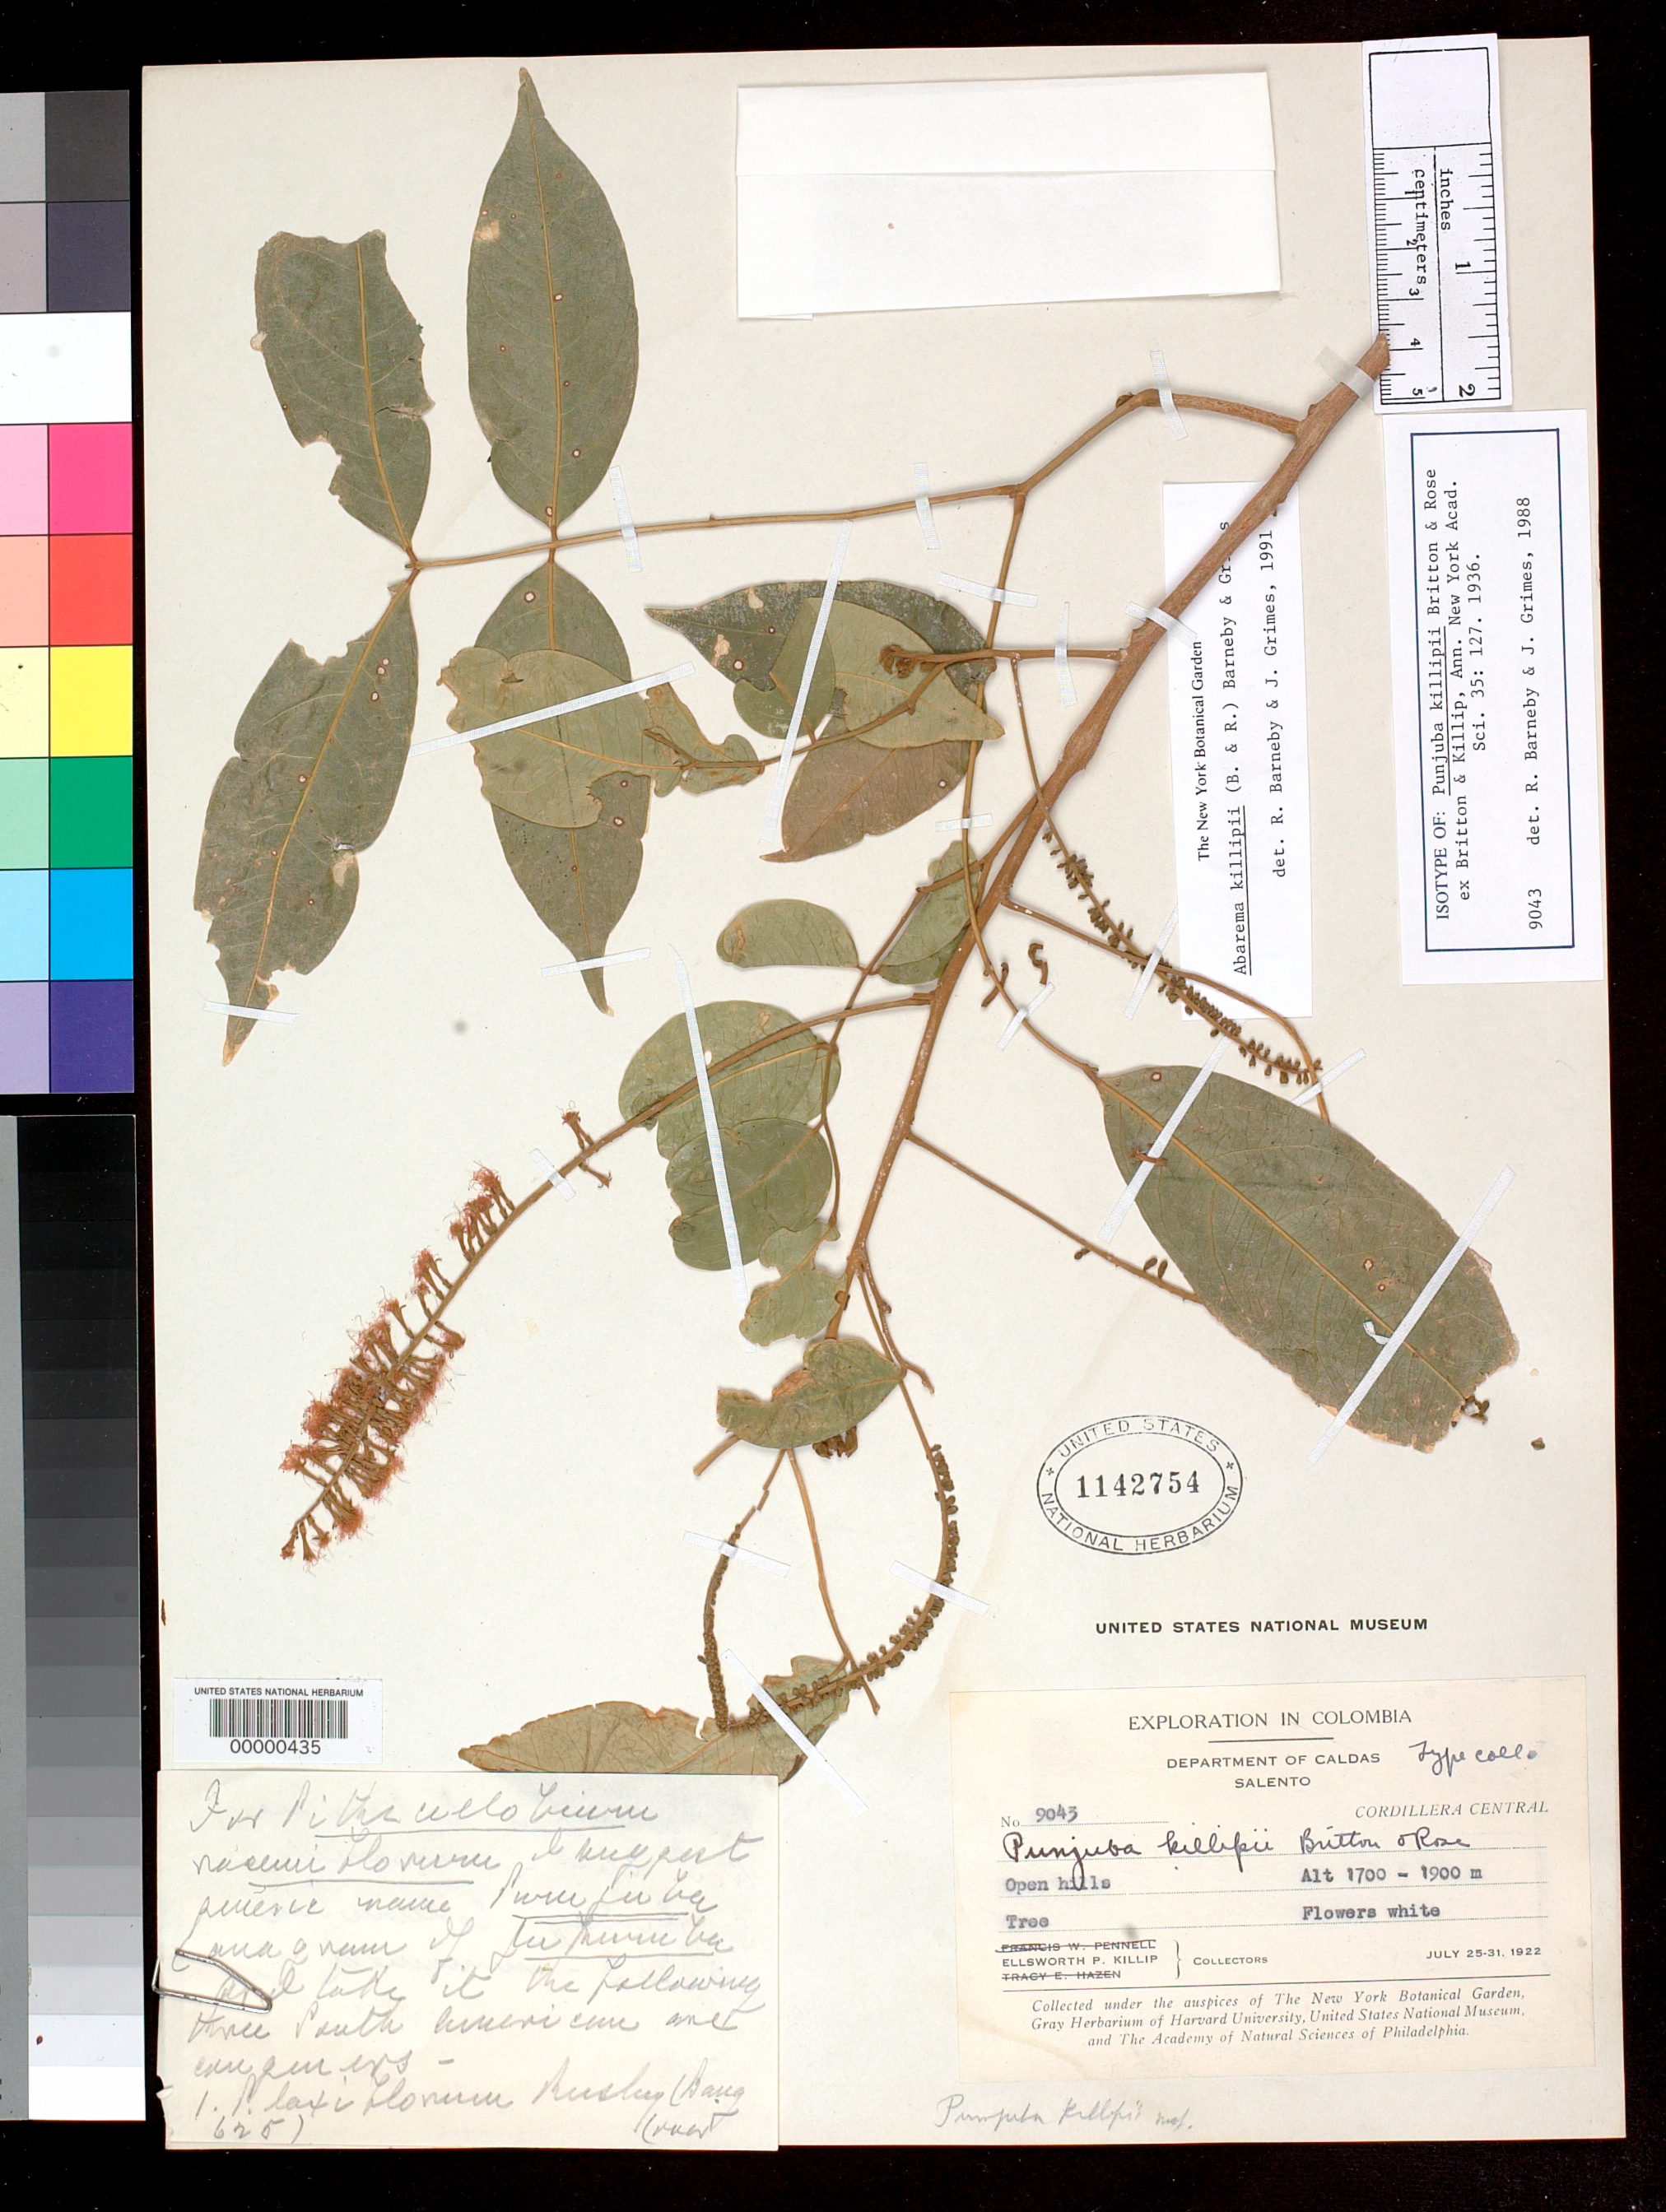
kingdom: Plantae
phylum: Tracheophyta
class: Magnoliopsida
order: Fabales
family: Fabaceae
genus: Punjuba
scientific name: Punjuba killipii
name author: Britton & Rose ex Britton & Killip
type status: Isotype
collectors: E. P. Killip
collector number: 9043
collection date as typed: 25 Jul 1922 to 31 Jul 1922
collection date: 1922-07-25/1922-07-31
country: Colombia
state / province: Caldas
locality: Salento.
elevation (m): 1700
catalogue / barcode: US 1142754